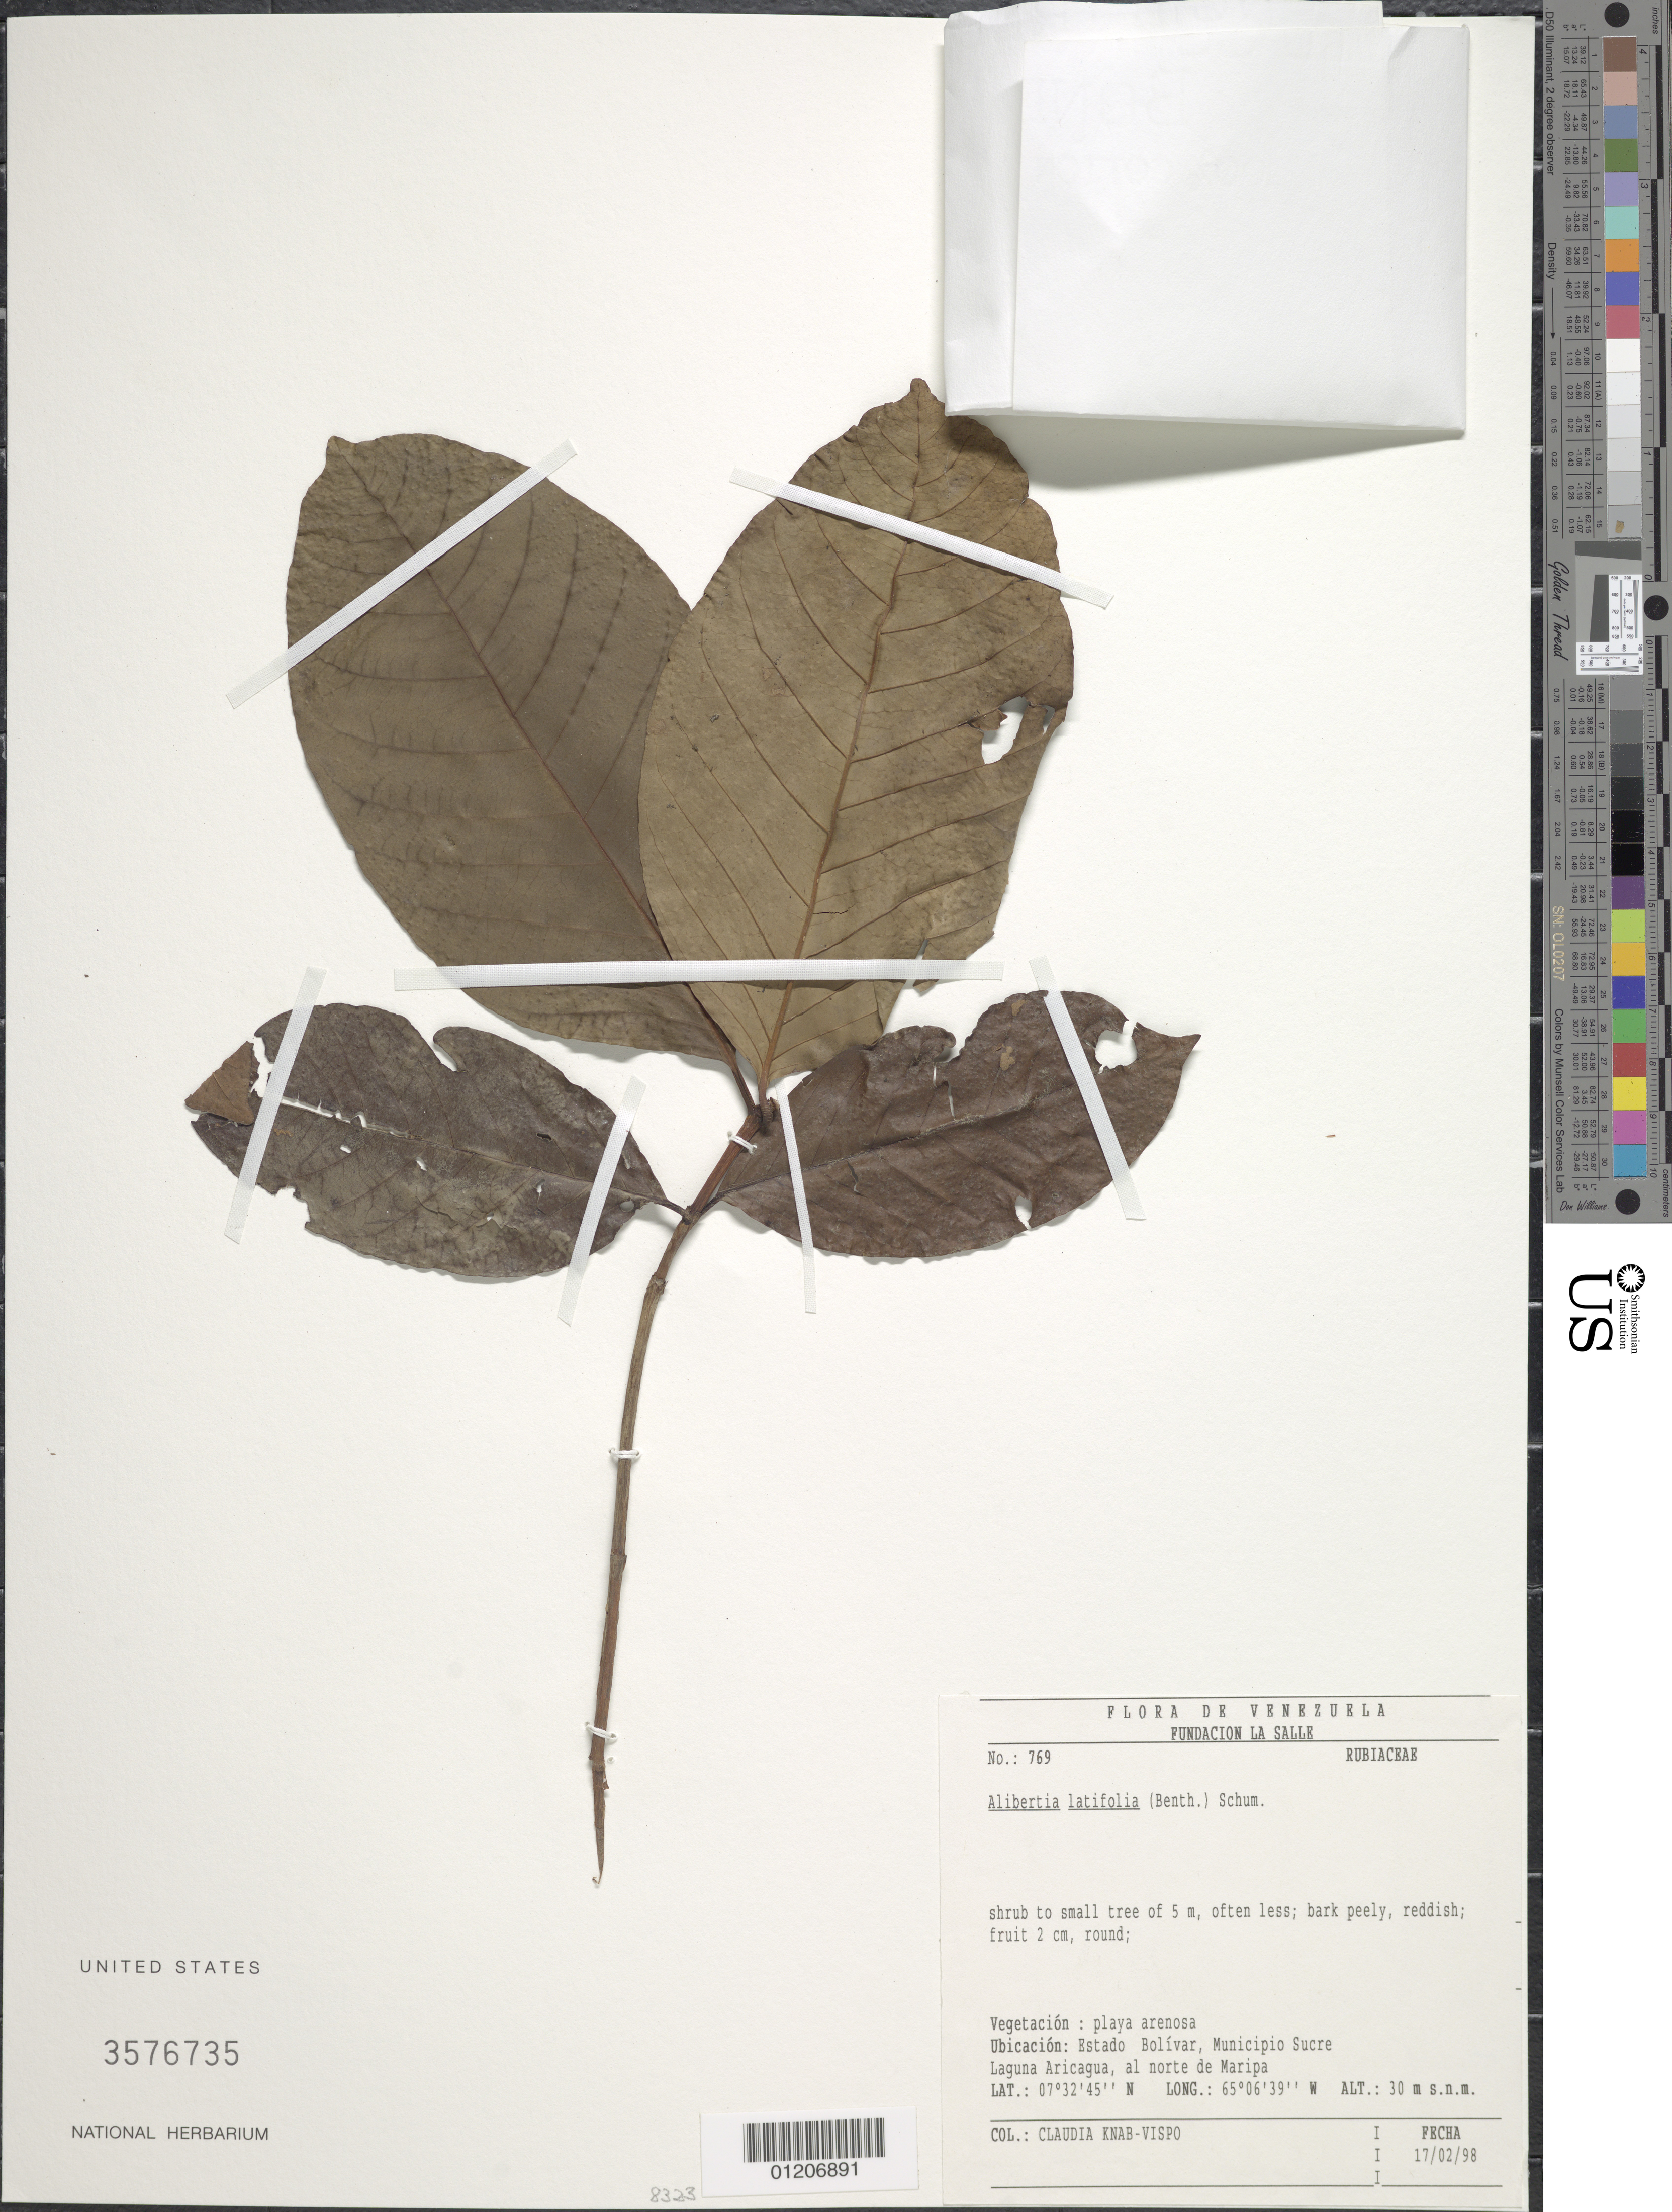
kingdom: Plantae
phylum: Tracheophyta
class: Magnoliopsida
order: Gentianales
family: Rubiaceae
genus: Alibertia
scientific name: Alibertia latifolia var. pargueniana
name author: Steyerm.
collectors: C. Knab-Vispo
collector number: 769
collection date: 1998-02-17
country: Venezuela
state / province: Bolívar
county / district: Sucre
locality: Laguna Aricagua, al norte de Maripa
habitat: Playa arenosa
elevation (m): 30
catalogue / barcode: US 3576735